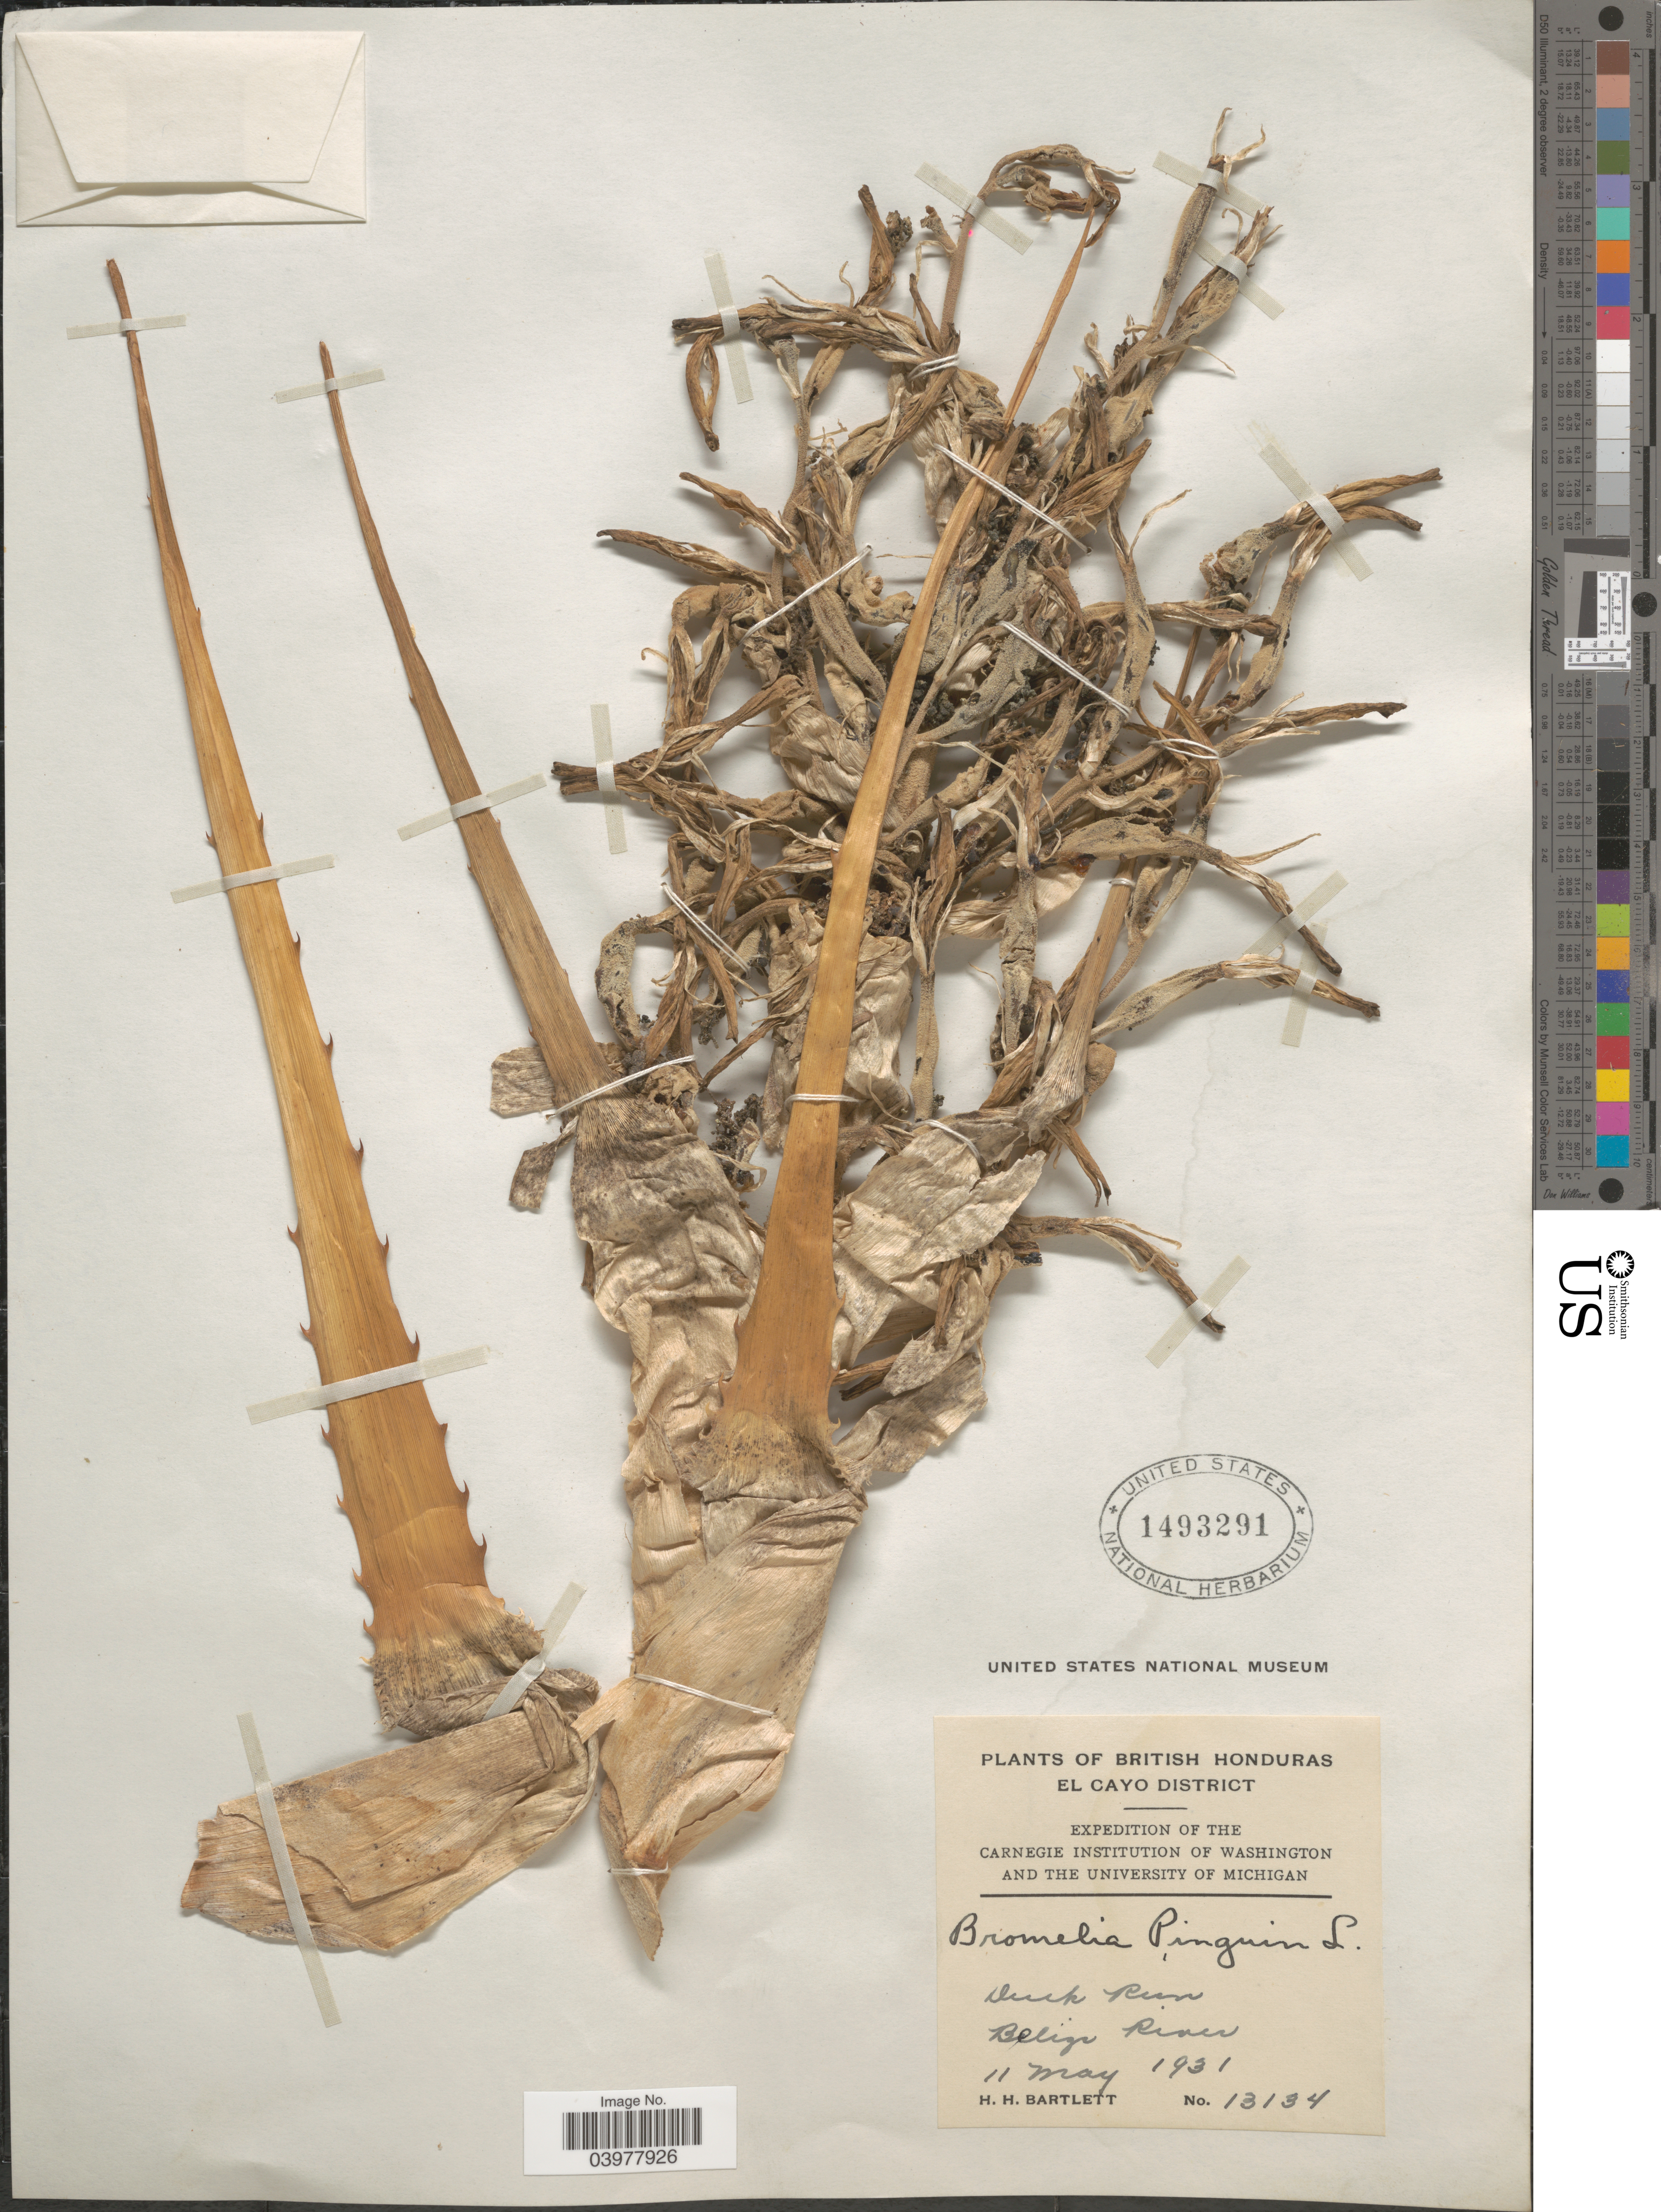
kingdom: Plantae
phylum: Tracheophyta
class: Liliopsida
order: Poales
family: Bromeliaceae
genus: Bromelia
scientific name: Bromelia pinguin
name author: L.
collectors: H. H. Bartlett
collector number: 13134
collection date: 1931-05-11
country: Belize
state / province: Cayo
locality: British Honduras. El Cayo District. Duck Run. Belize River.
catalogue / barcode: US 1493291